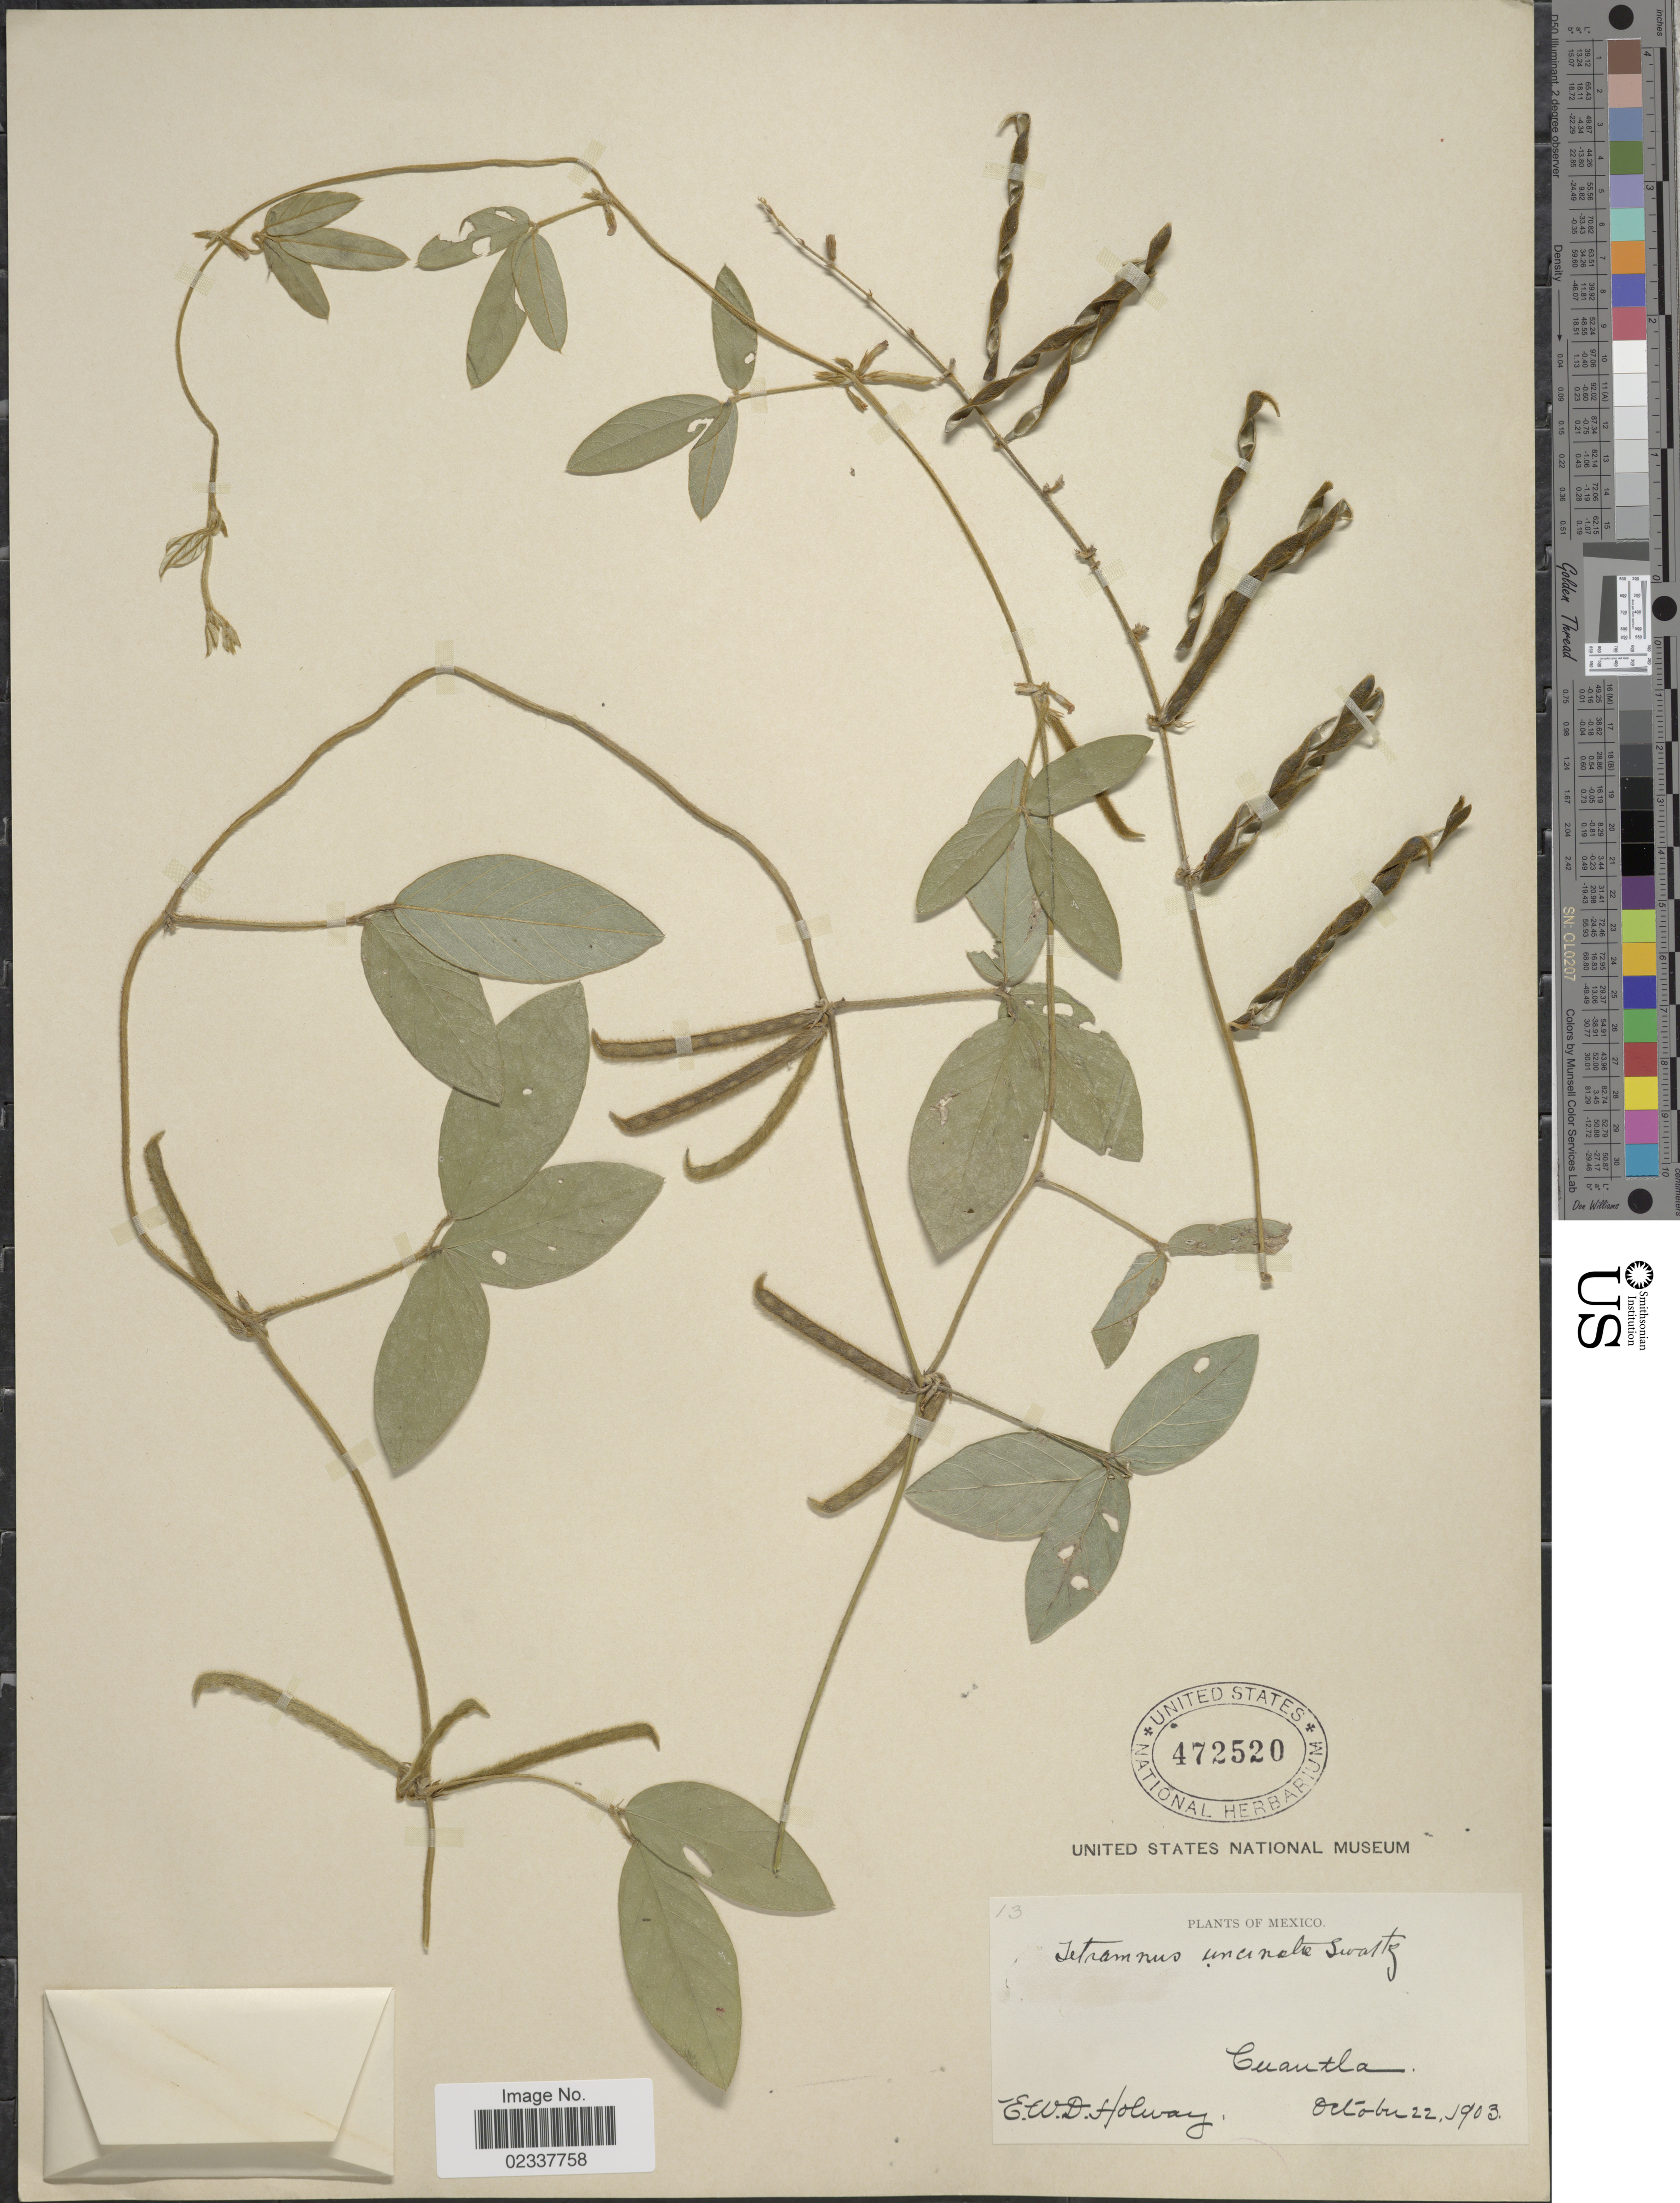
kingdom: Plantae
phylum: Tracheophyta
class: Magnoliopsida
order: Fabales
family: Fabaceae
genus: Teramnus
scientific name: Teramnus uncinatus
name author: (L.) Sw.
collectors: E. W. D. Holway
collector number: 13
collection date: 1903-10-22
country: Mexico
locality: Cuantla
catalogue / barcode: US 472520